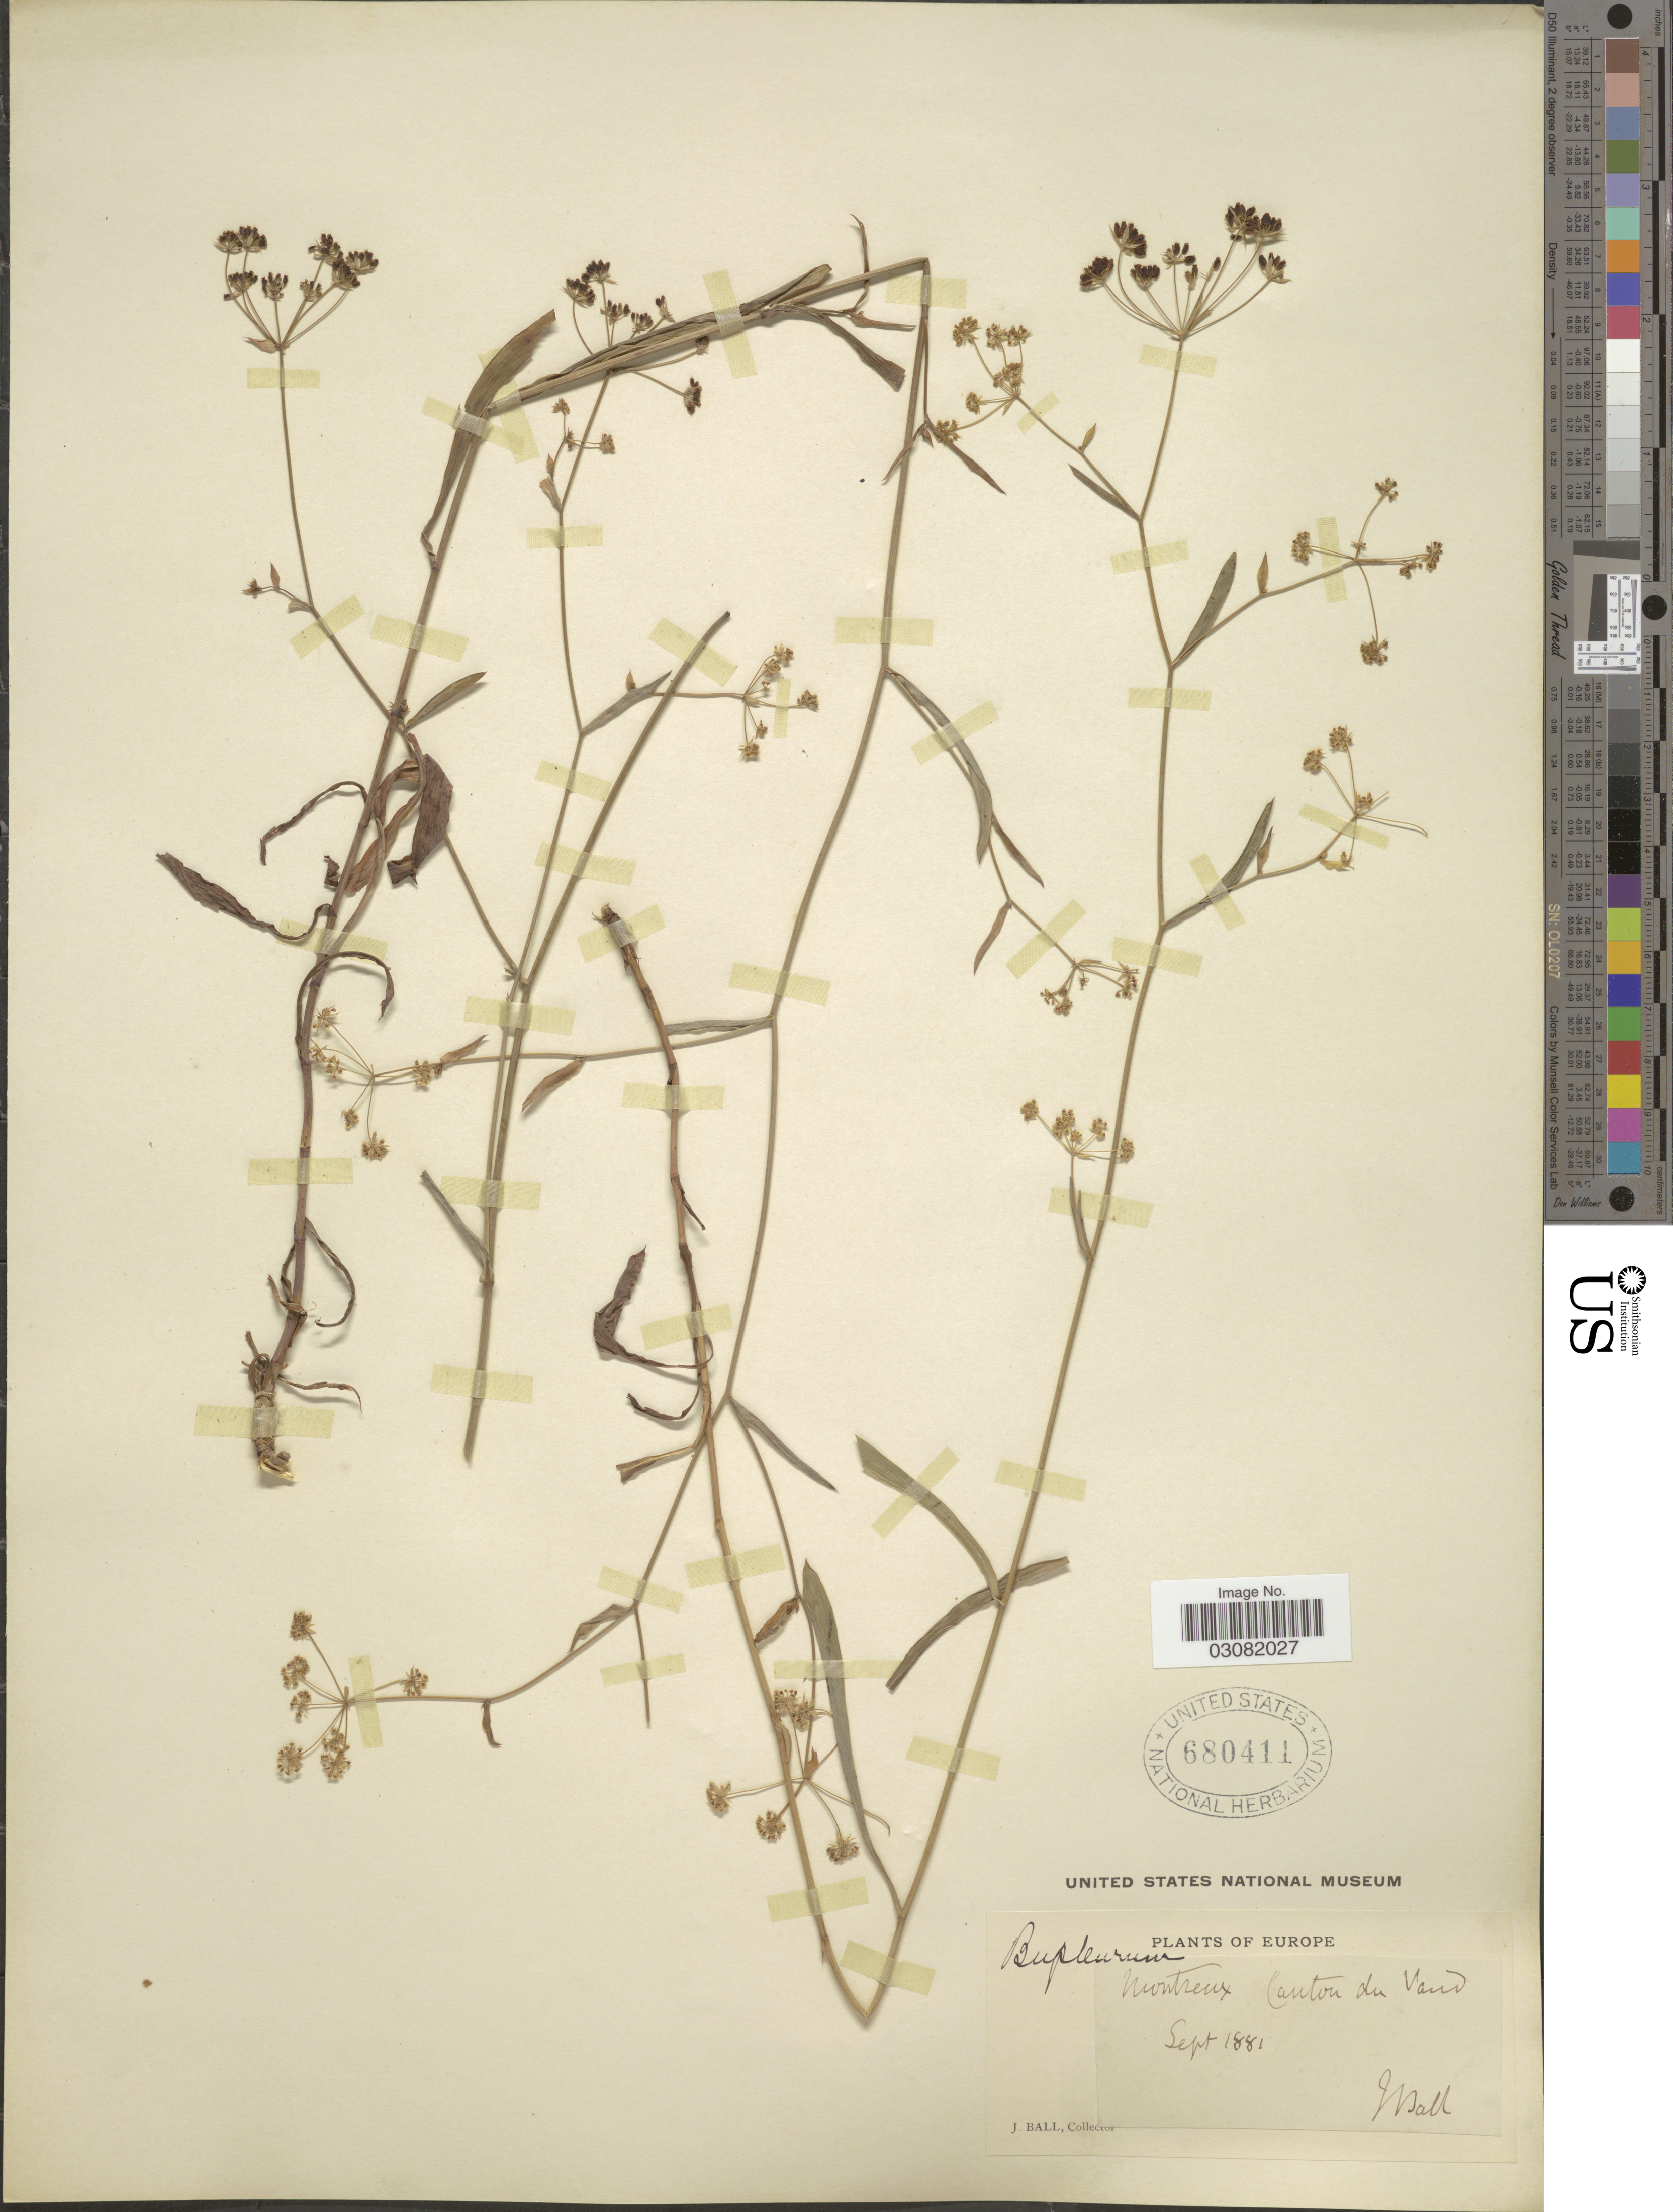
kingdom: Plantae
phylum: Tracheophyta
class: Magnoliopsida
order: Apiales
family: Apiaceae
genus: Bupleurum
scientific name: Bupleurum sp.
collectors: J. Ball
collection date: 1881-09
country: Switzerland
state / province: Vaud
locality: Europe. Montreux Canton du Vaud.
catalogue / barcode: US 680411